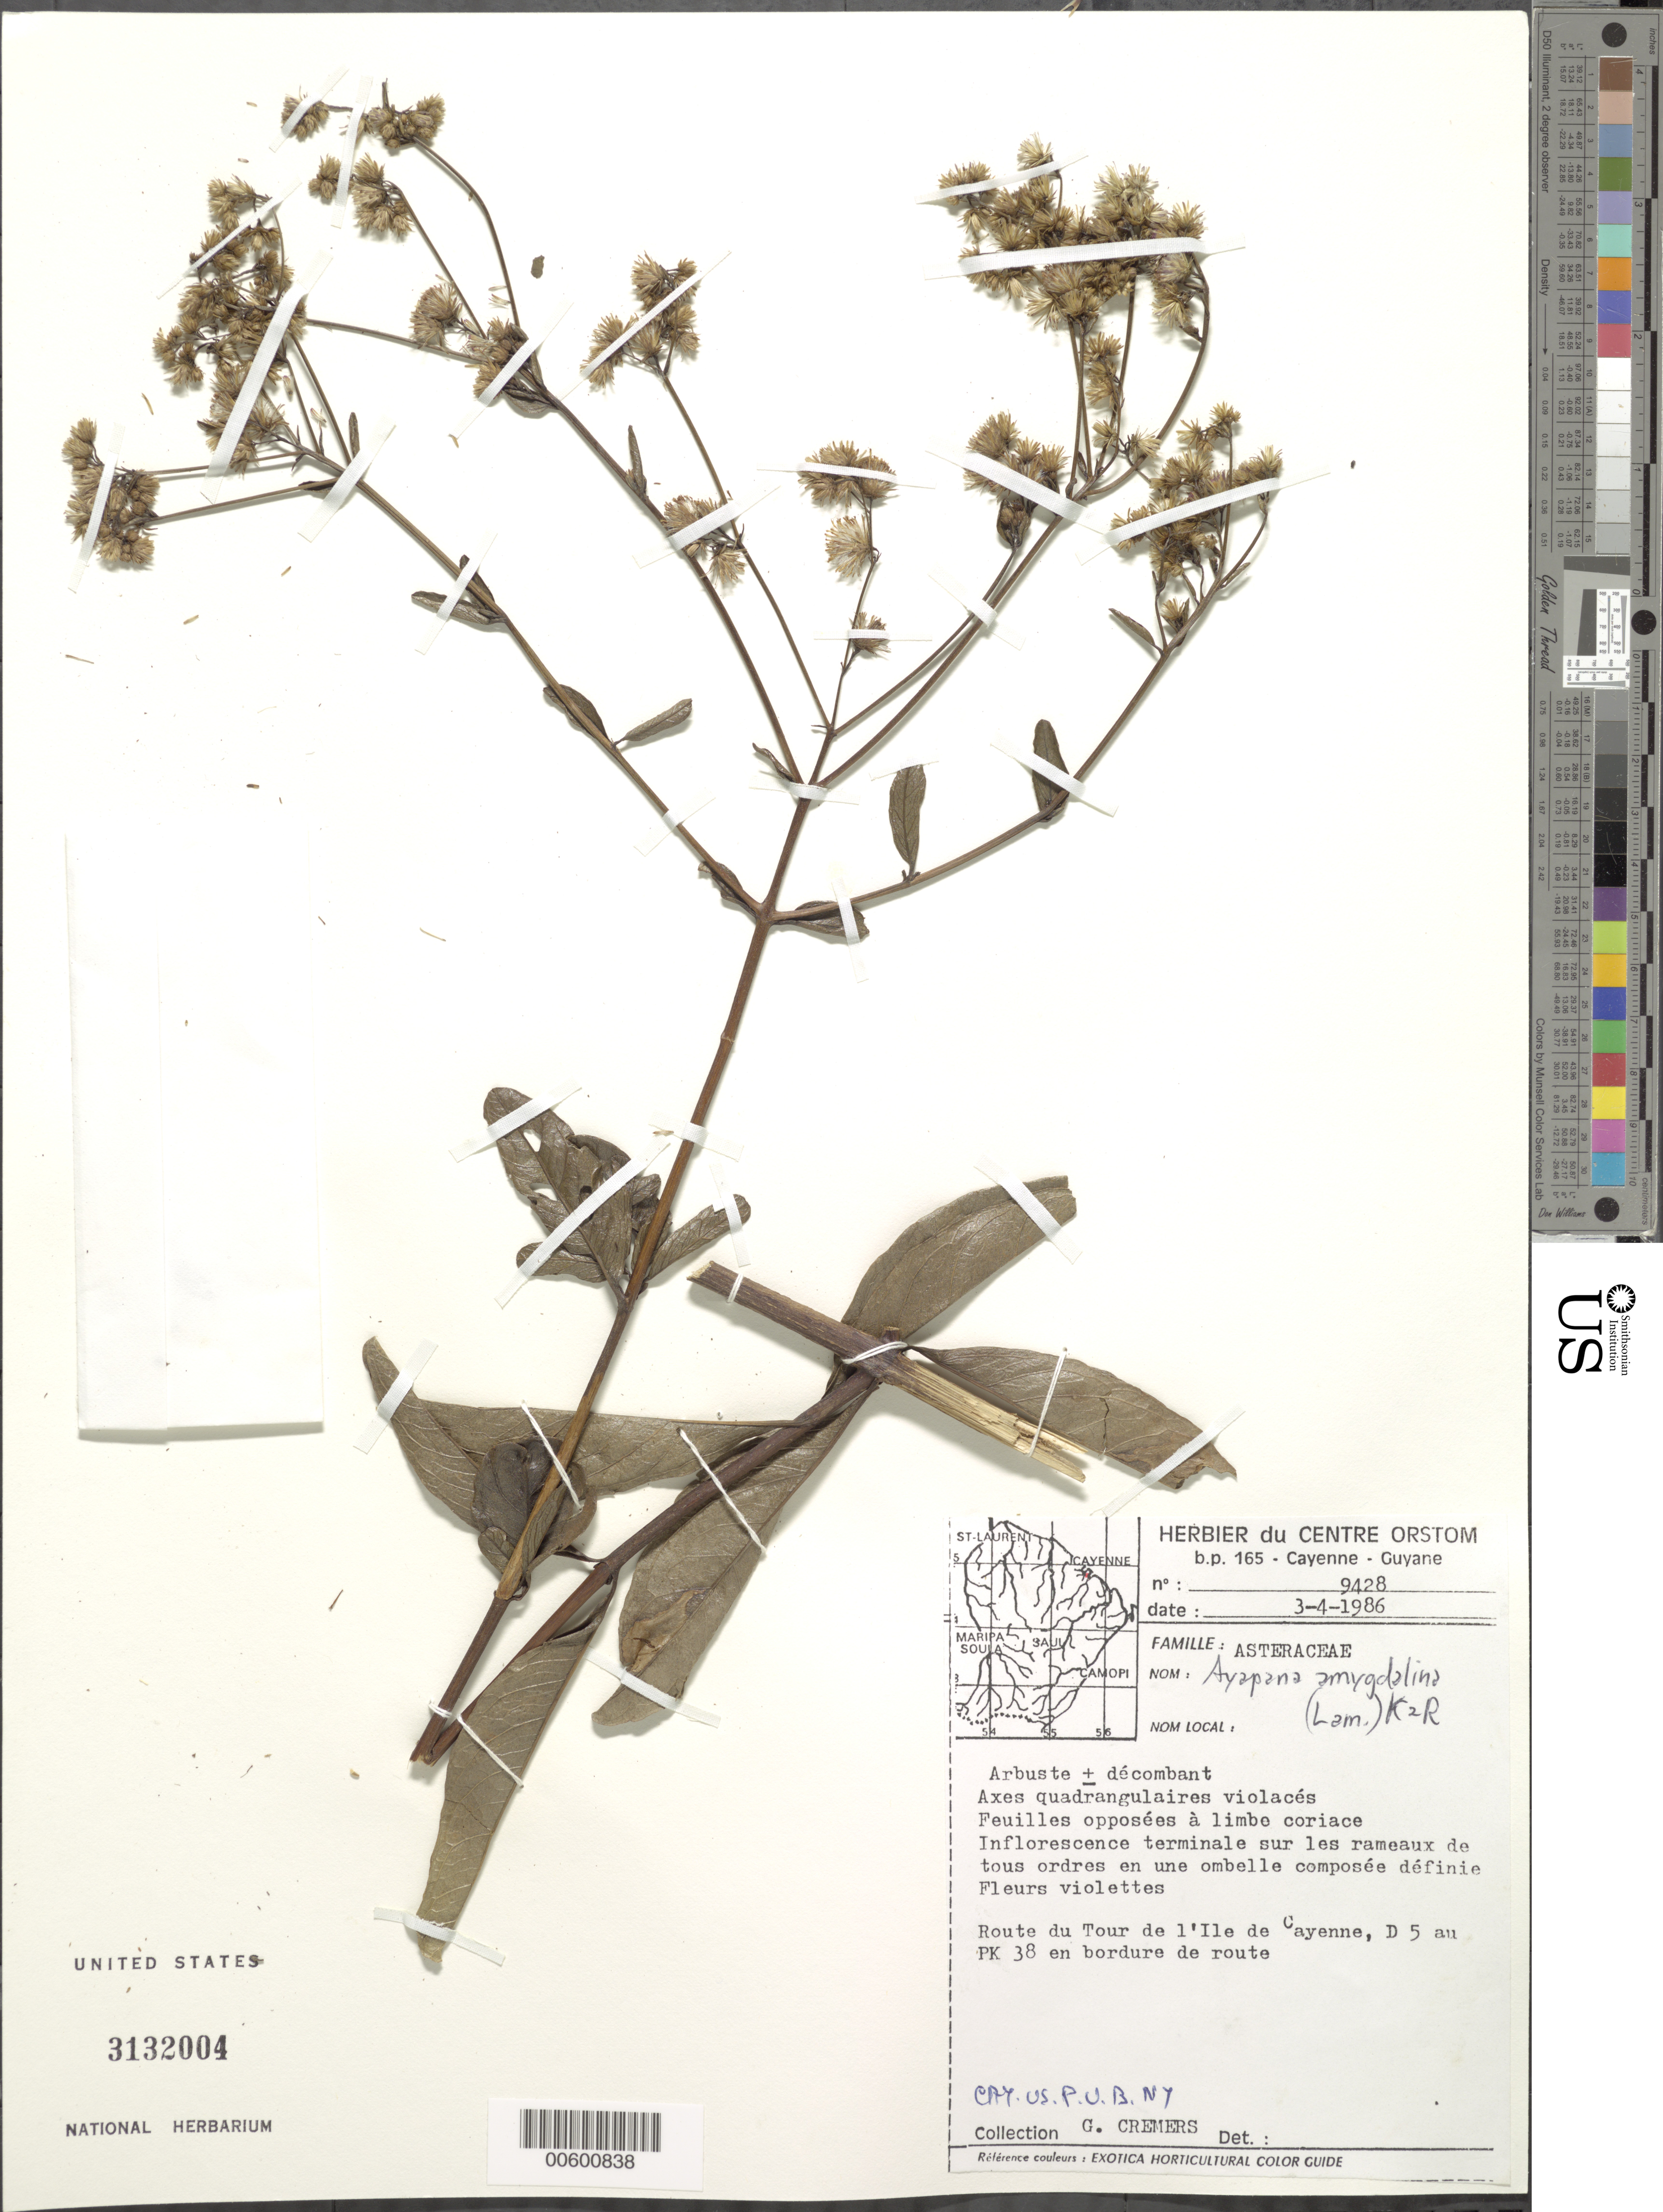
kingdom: Plantae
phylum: Tracheophyta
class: Magnoliopsida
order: Asterales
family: Asteraceae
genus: Ayapana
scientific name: Ayapana amygdalina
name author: (Lam.) R.M. King & H. Rob.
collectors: G. Cremers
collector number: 9428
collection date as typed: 3-Apr-86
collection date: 1986-04-03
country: French Guiana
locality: Route du Tour de l'Ile de Cayenne, D 5 au PK 38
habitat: Roadside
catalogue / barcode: US 3132004